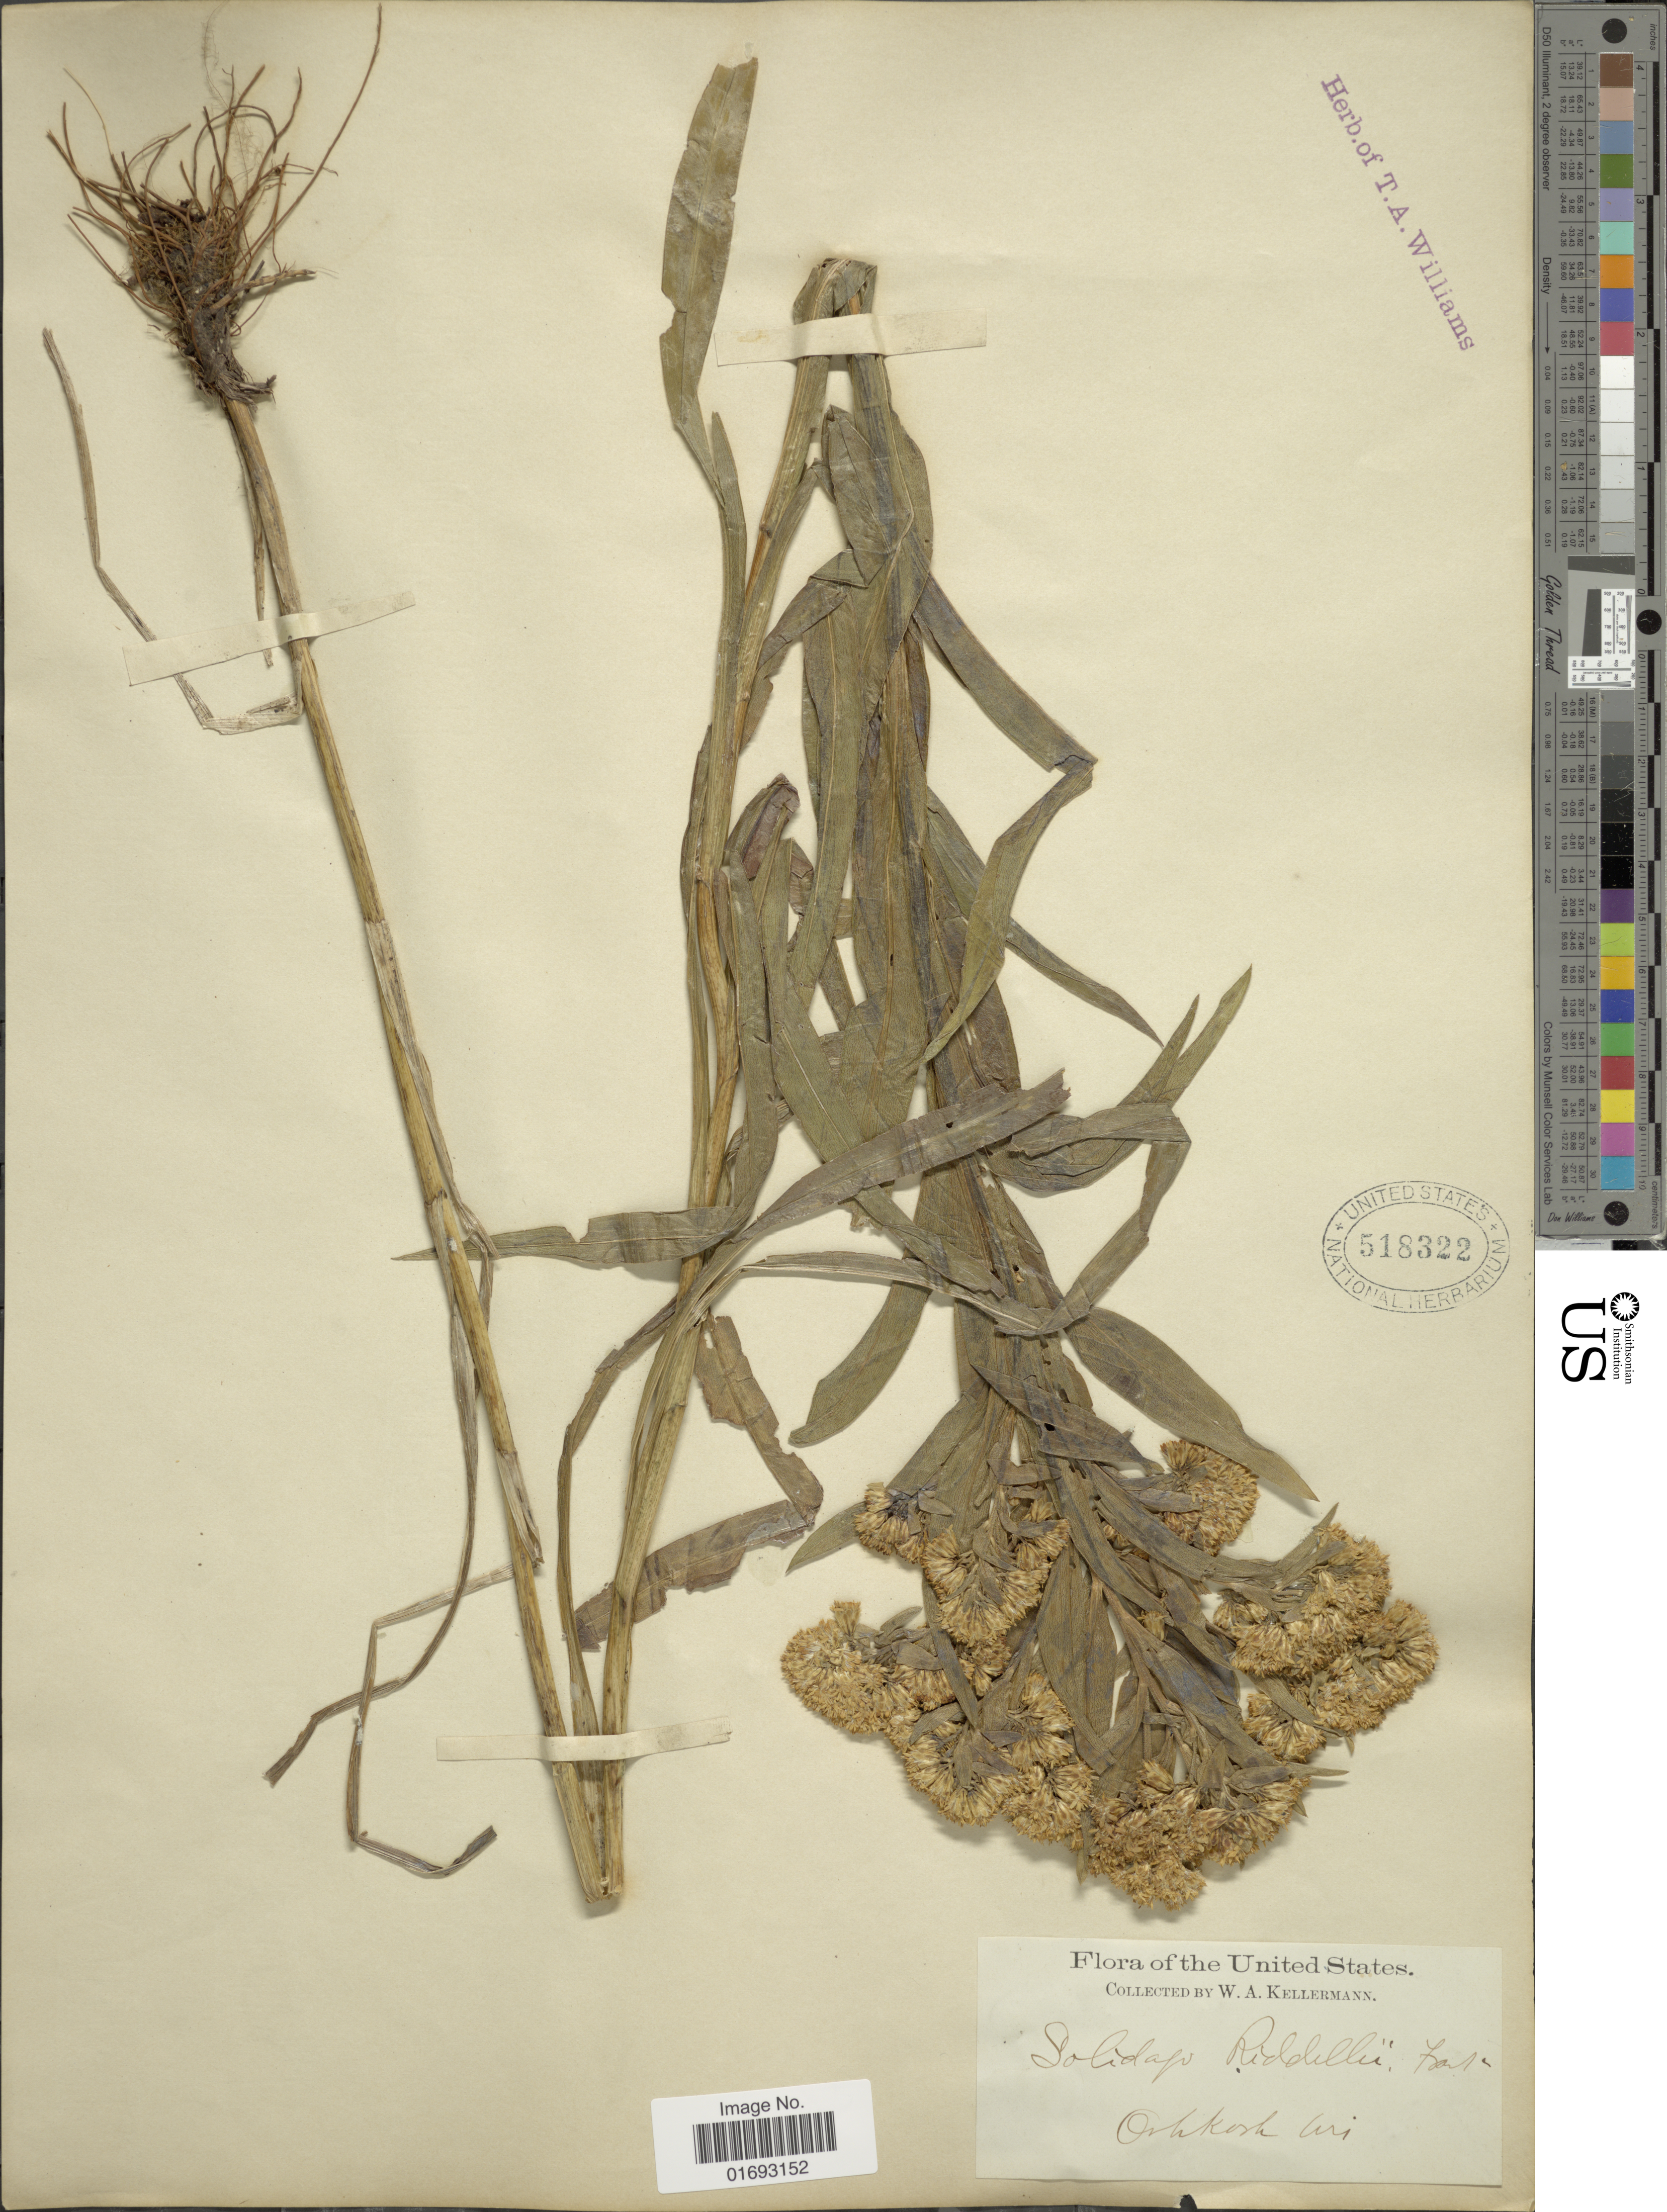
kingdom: Plantae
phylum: Tracheophyta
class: Magnoliopsida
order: Asterales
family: Asteraceae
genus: Oligoneuron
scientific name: Oligoneuron riddellii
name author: (Frank) Rydb.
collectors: W. Kellerman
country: United States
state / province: Wisconsin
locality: Oshkosh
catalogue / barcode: US 518322